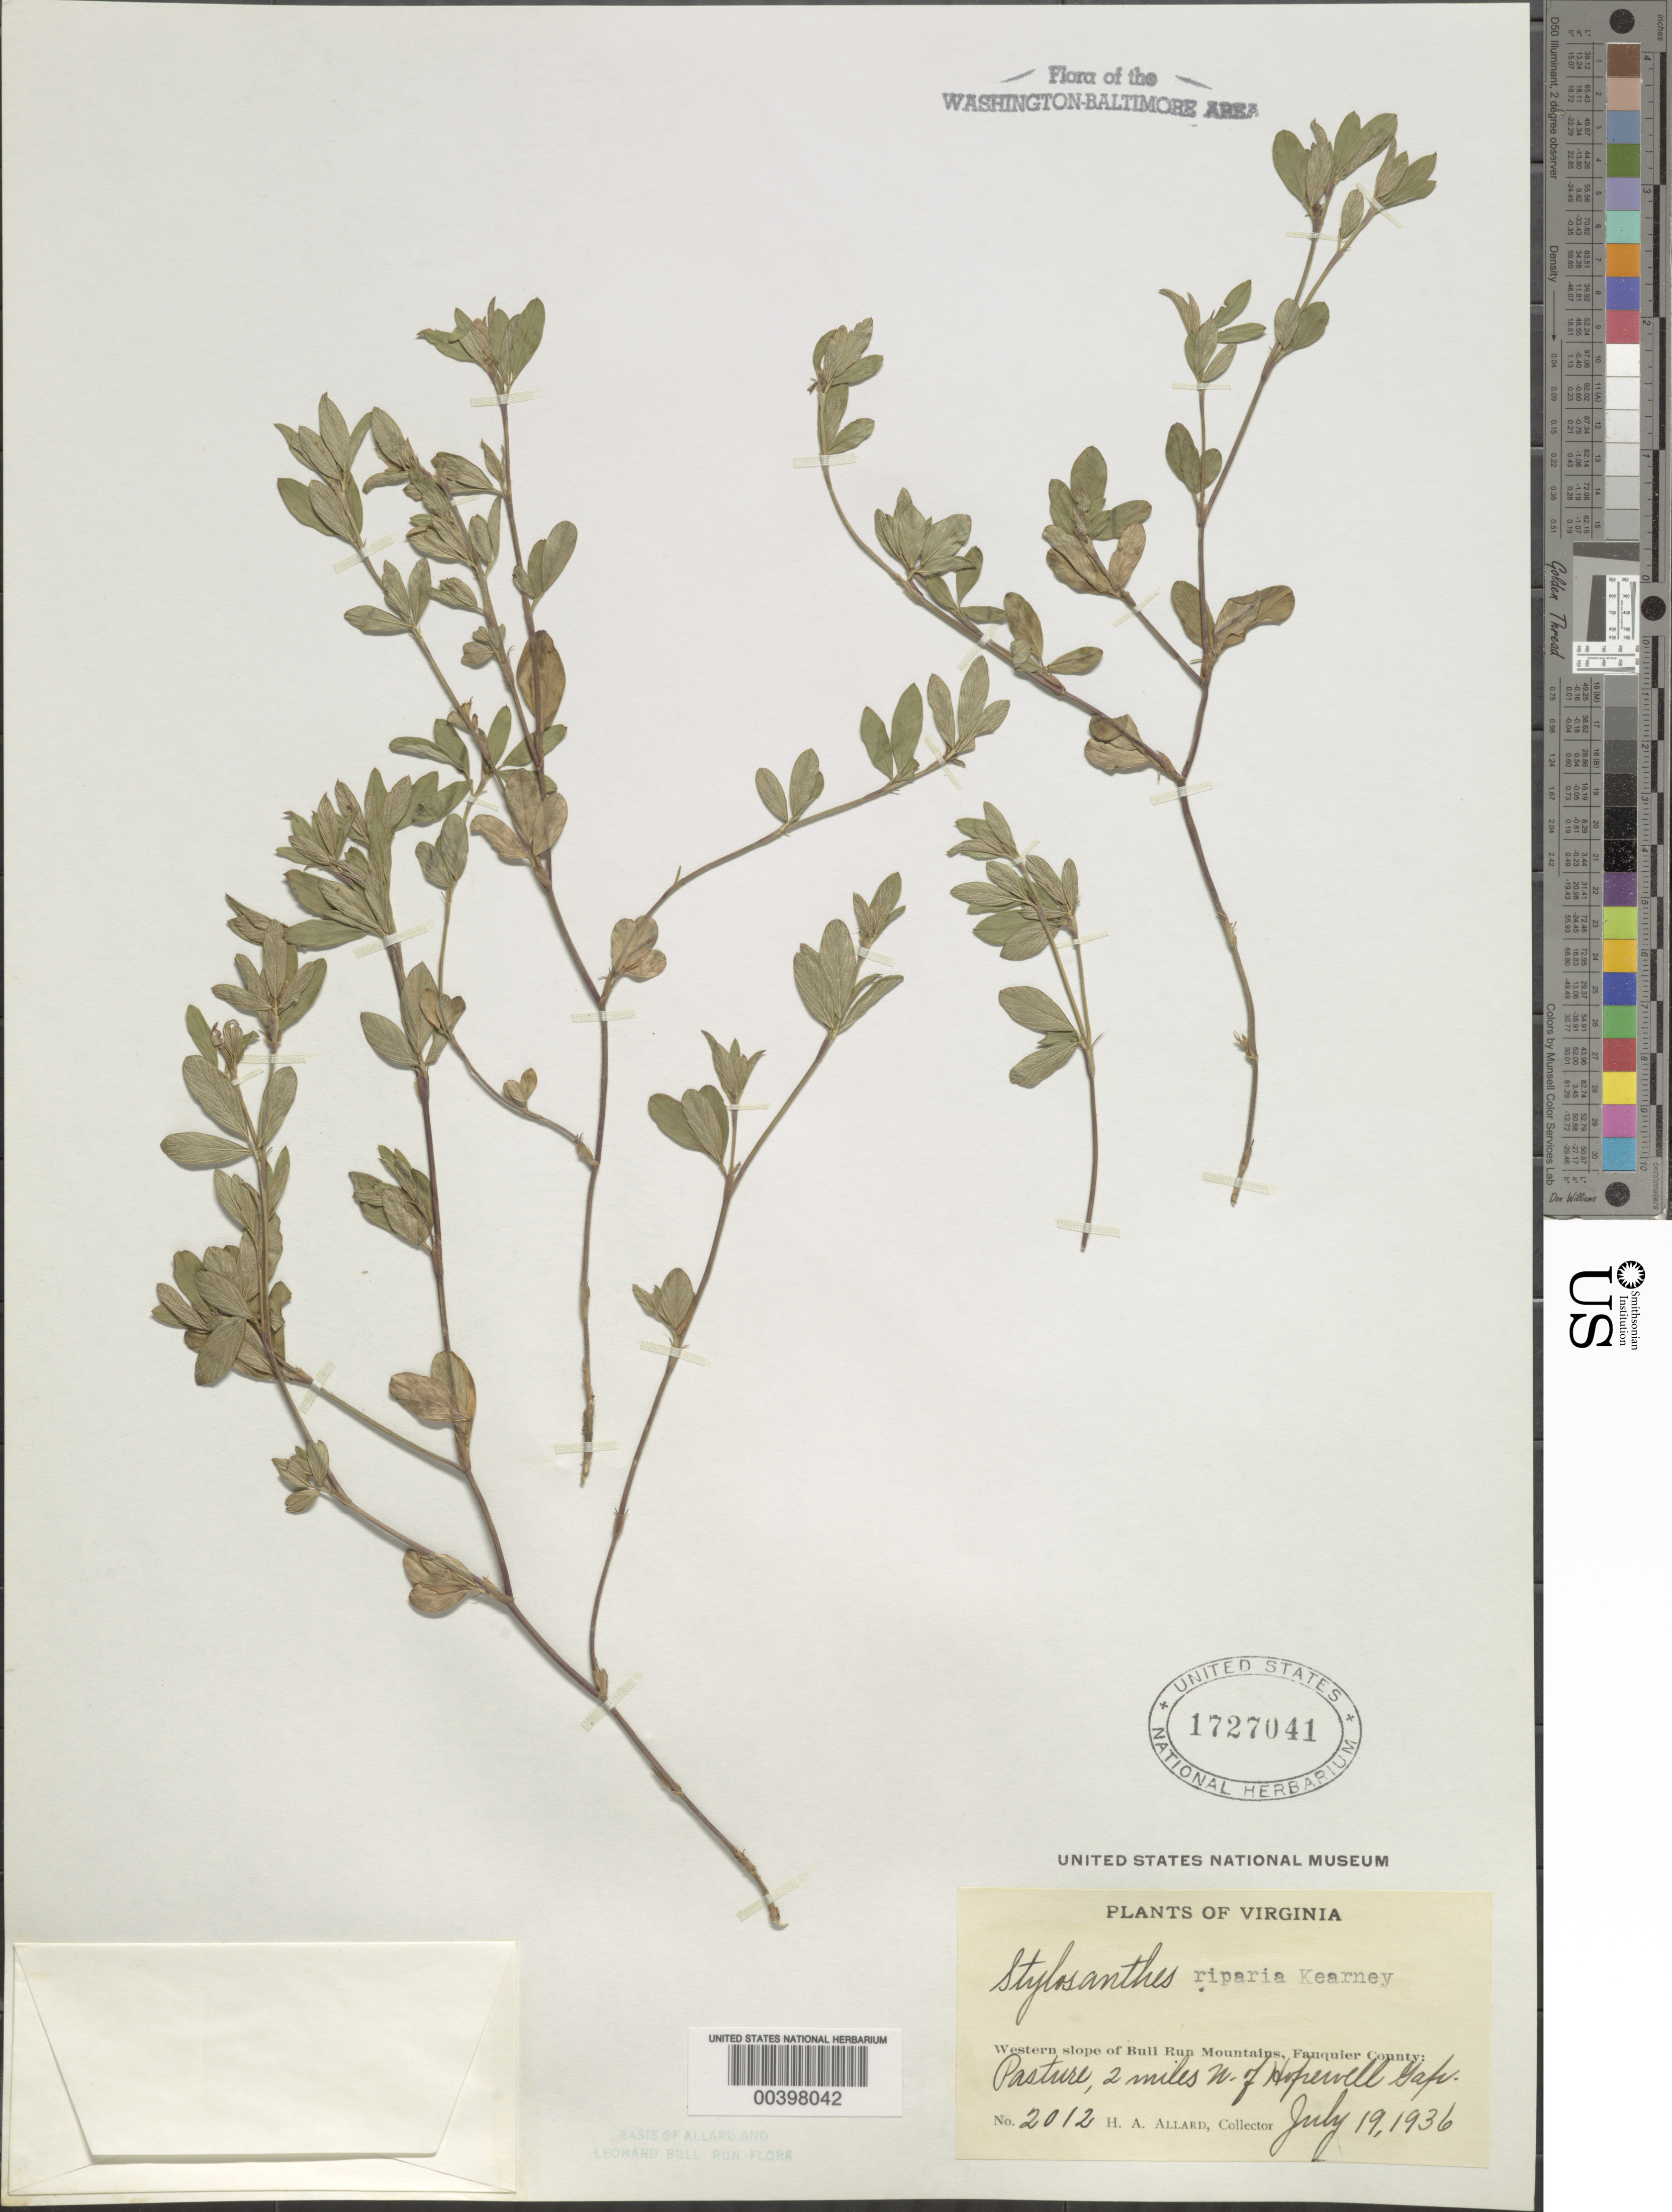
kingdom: Plantae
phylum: Tracheophyta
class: Magnoliopsida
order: Fabales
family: Fabaceae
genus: Stylosanthes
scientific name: Stylosanthes biflora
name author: (L.) Britton et al.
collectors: H. A. Allard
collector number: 2012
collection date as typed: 19 Jul 1936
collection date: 1936-07-19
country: United States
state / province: Virginia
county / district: Fauquier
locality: North of Hopewell Gap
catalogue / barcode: US 1727041